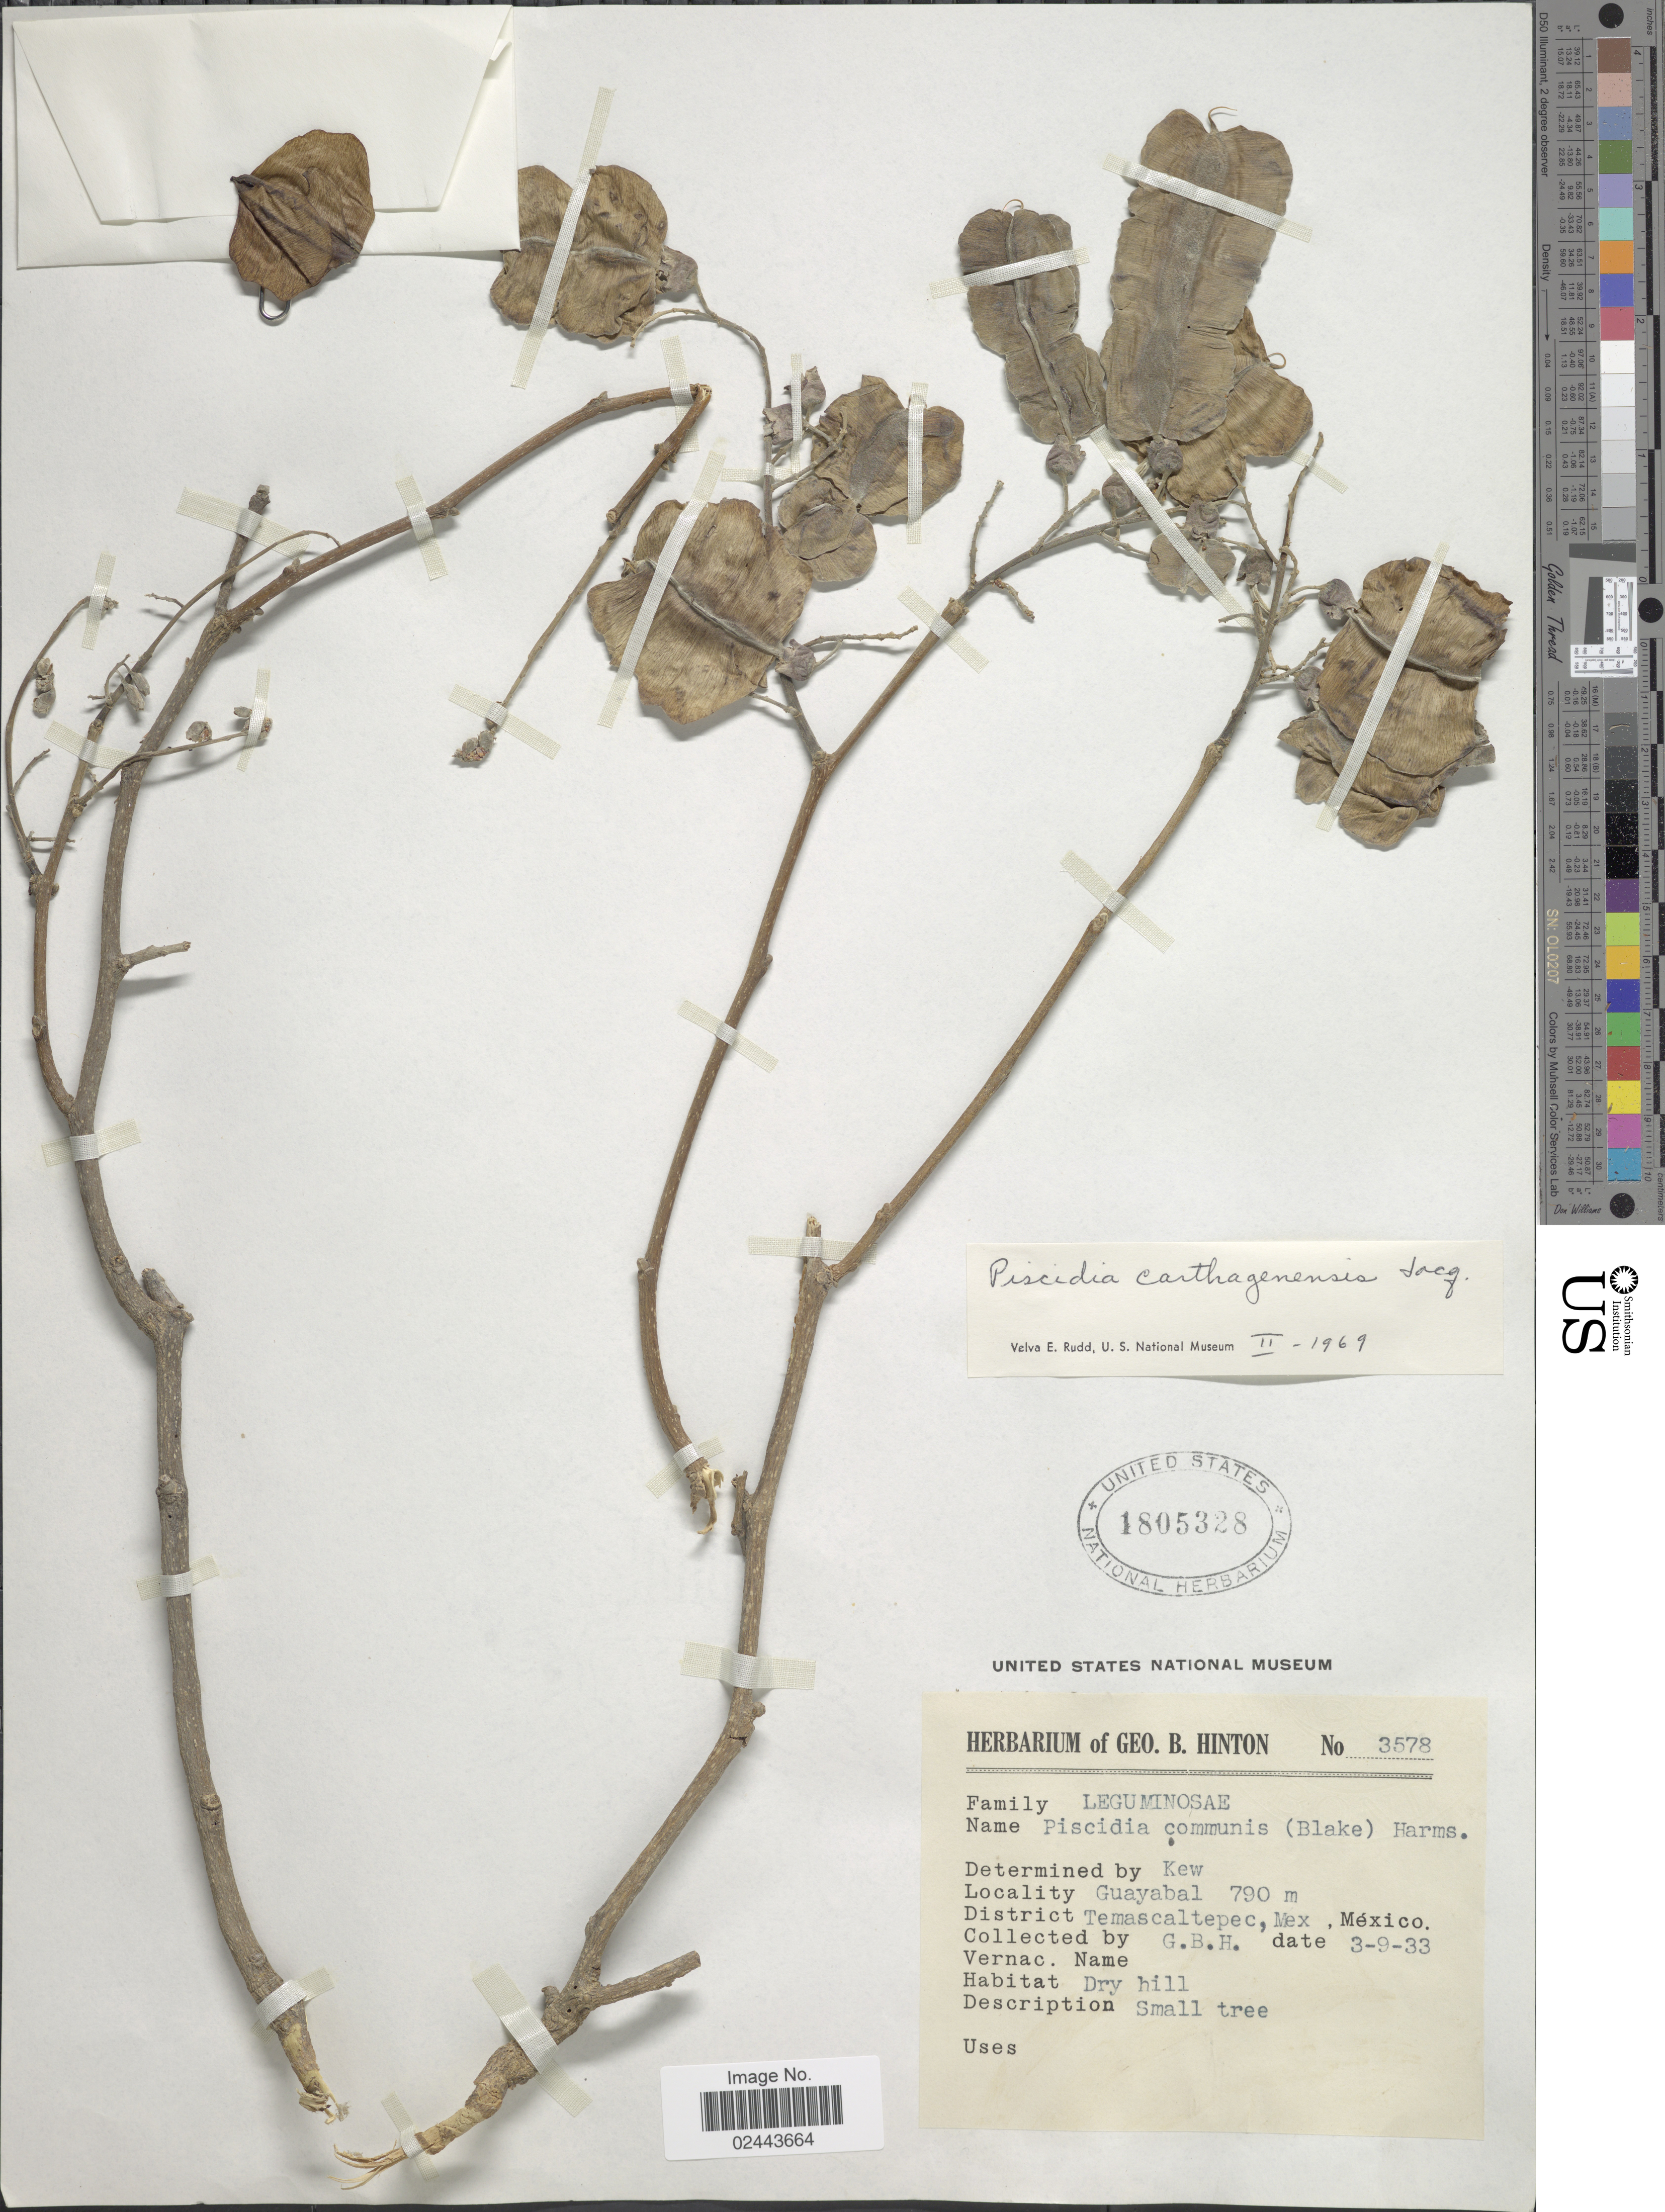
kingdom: Plantae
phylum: Tracheophyta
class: Magnoliopsida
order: Fabales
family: Fabaceae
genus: Piscidia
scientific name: Piscidia carthagenensis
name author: Jacq.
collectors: G. B. Hinton & et al.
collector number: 3578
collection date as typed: Transcribed d/m/y: 9/3/33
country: Mexico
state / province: México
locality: Guayabal, District Temascaltepec, dry hill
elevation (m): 790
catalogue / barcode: US 1805328